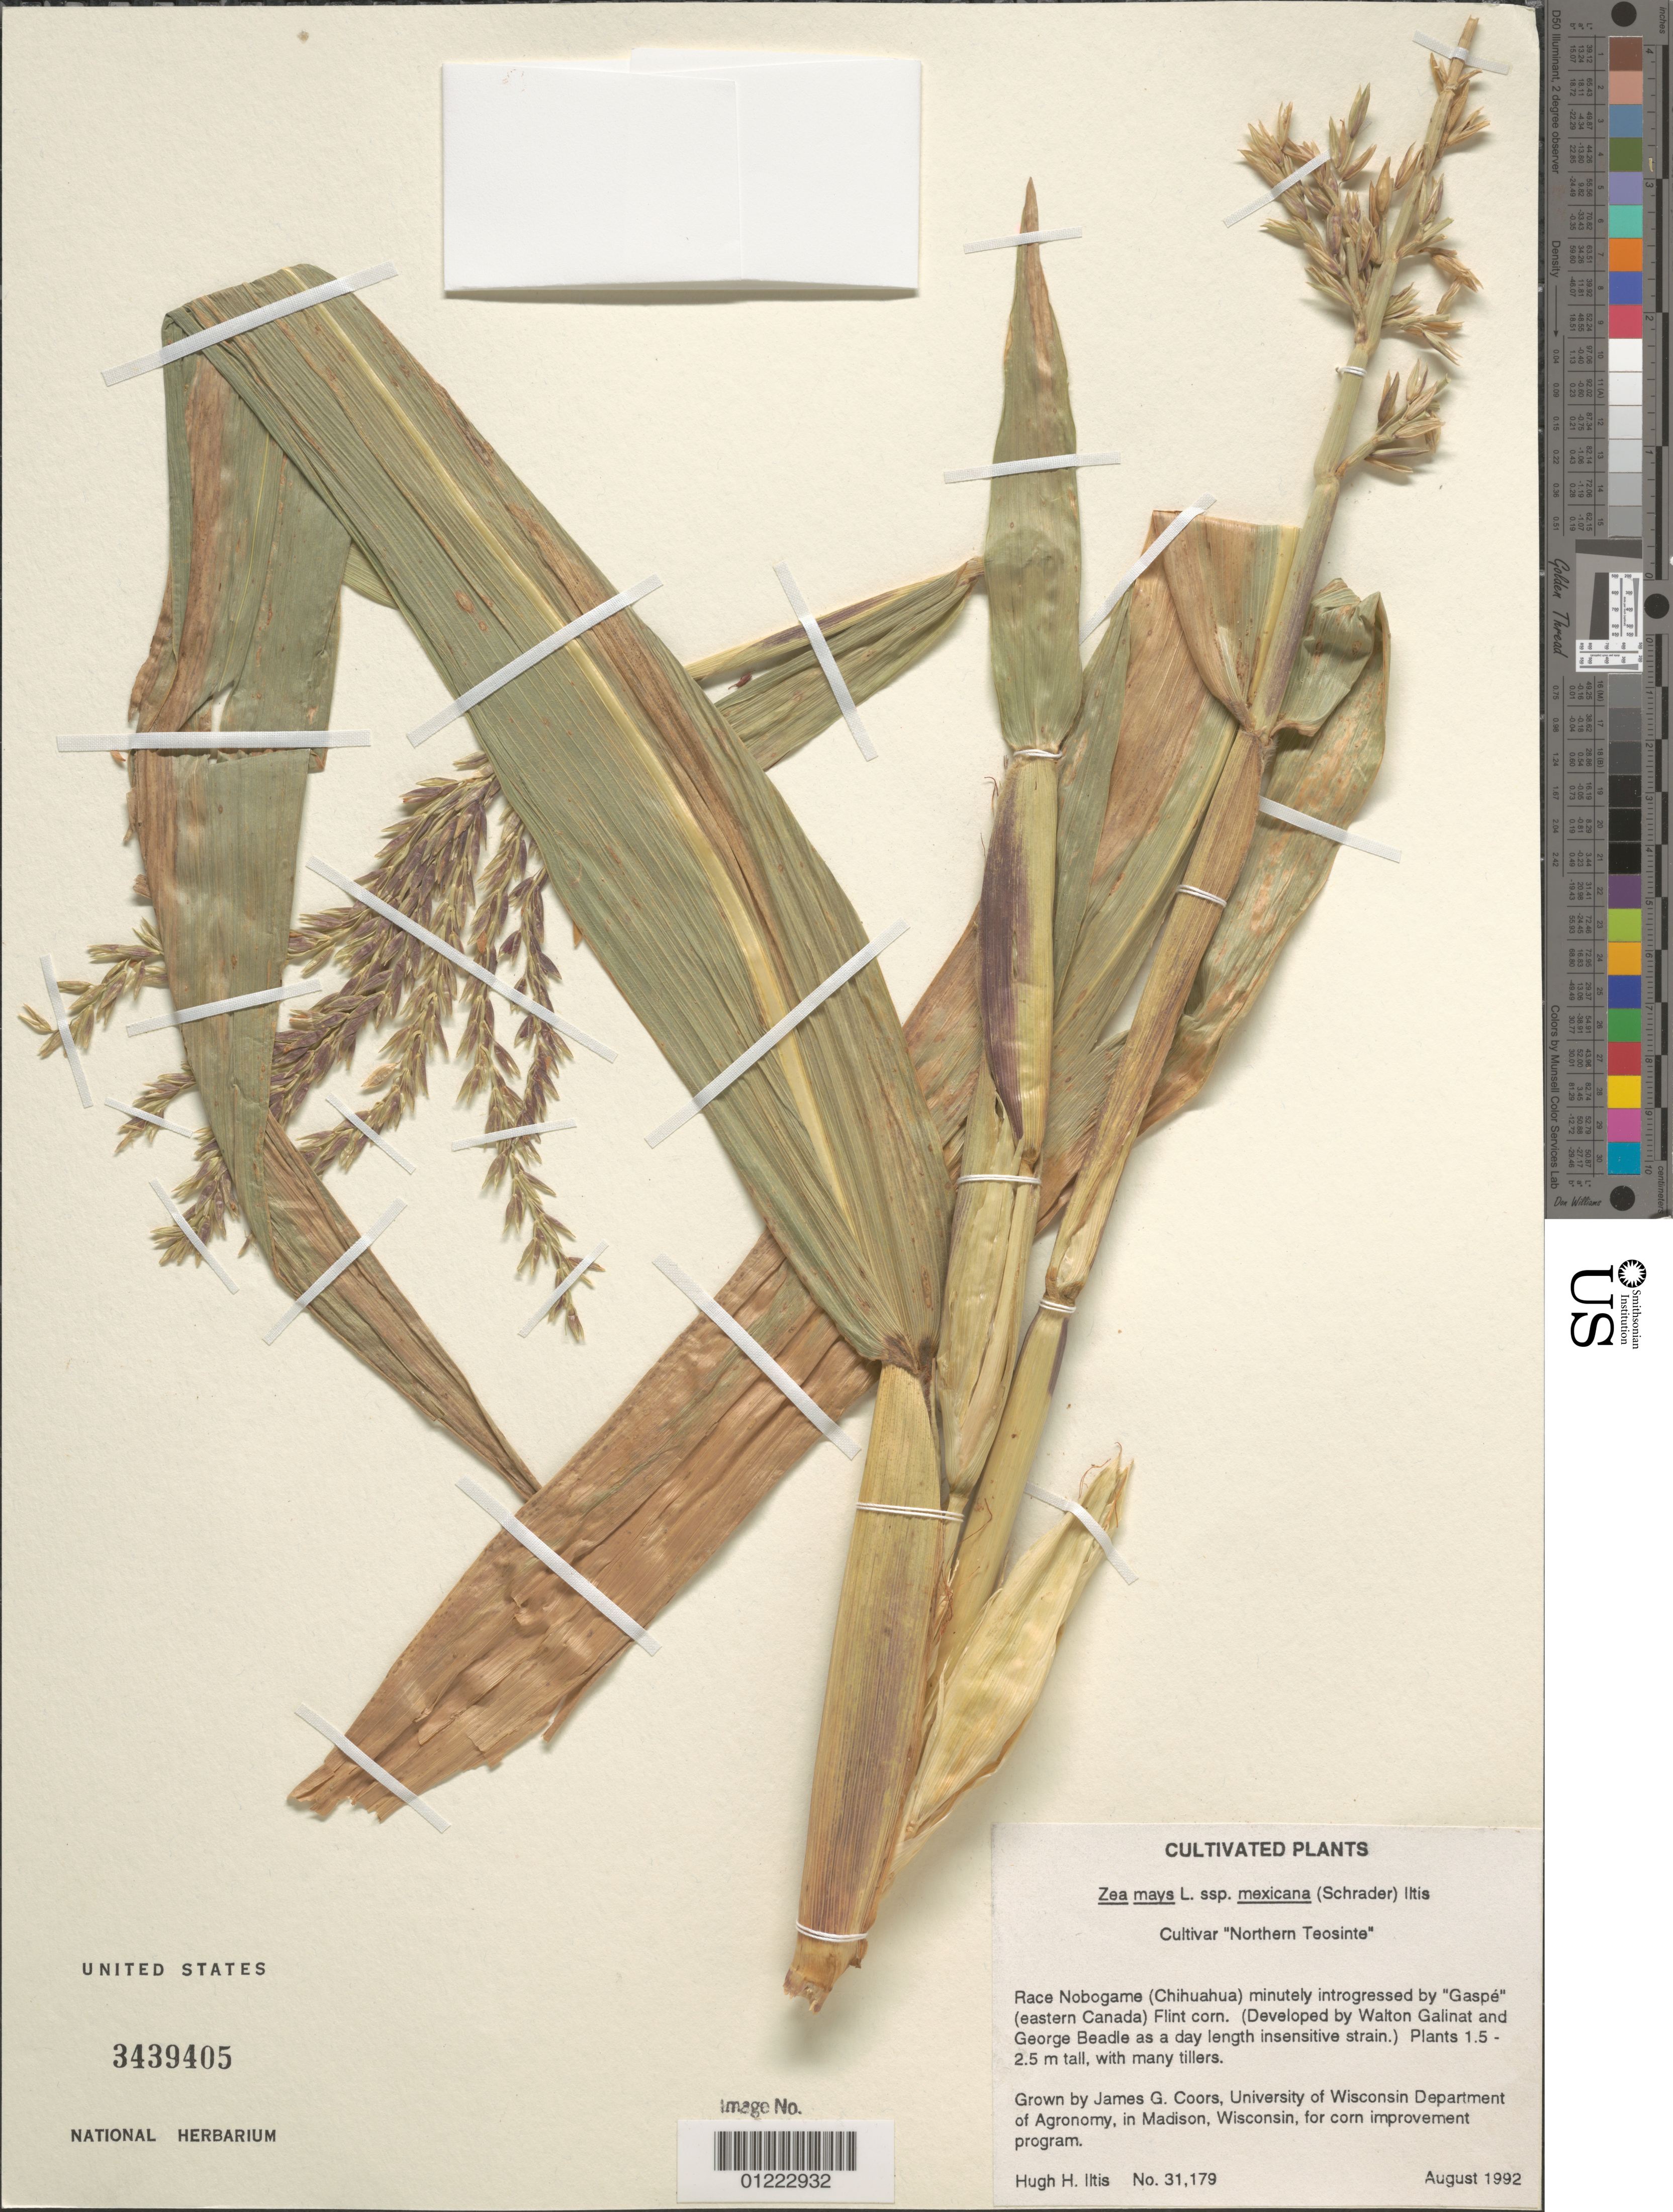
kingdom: Plantae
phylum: Tracheophyta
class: Liliopsida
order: Poales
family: Poaceae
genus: Zea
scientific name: Zea mays subsp. mays x Z. mays subsp. mexicana (Schrad.) Iltis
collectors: H. H. Iltis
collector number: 31179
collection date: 1992-08-01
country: United States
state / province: Wisconsin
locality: Cultivated Grown by James G. Coors, University of Wisconsin Department of Agronomy, in Madison, Wisconsin, for corn improvement program.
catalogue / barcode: US 3439405